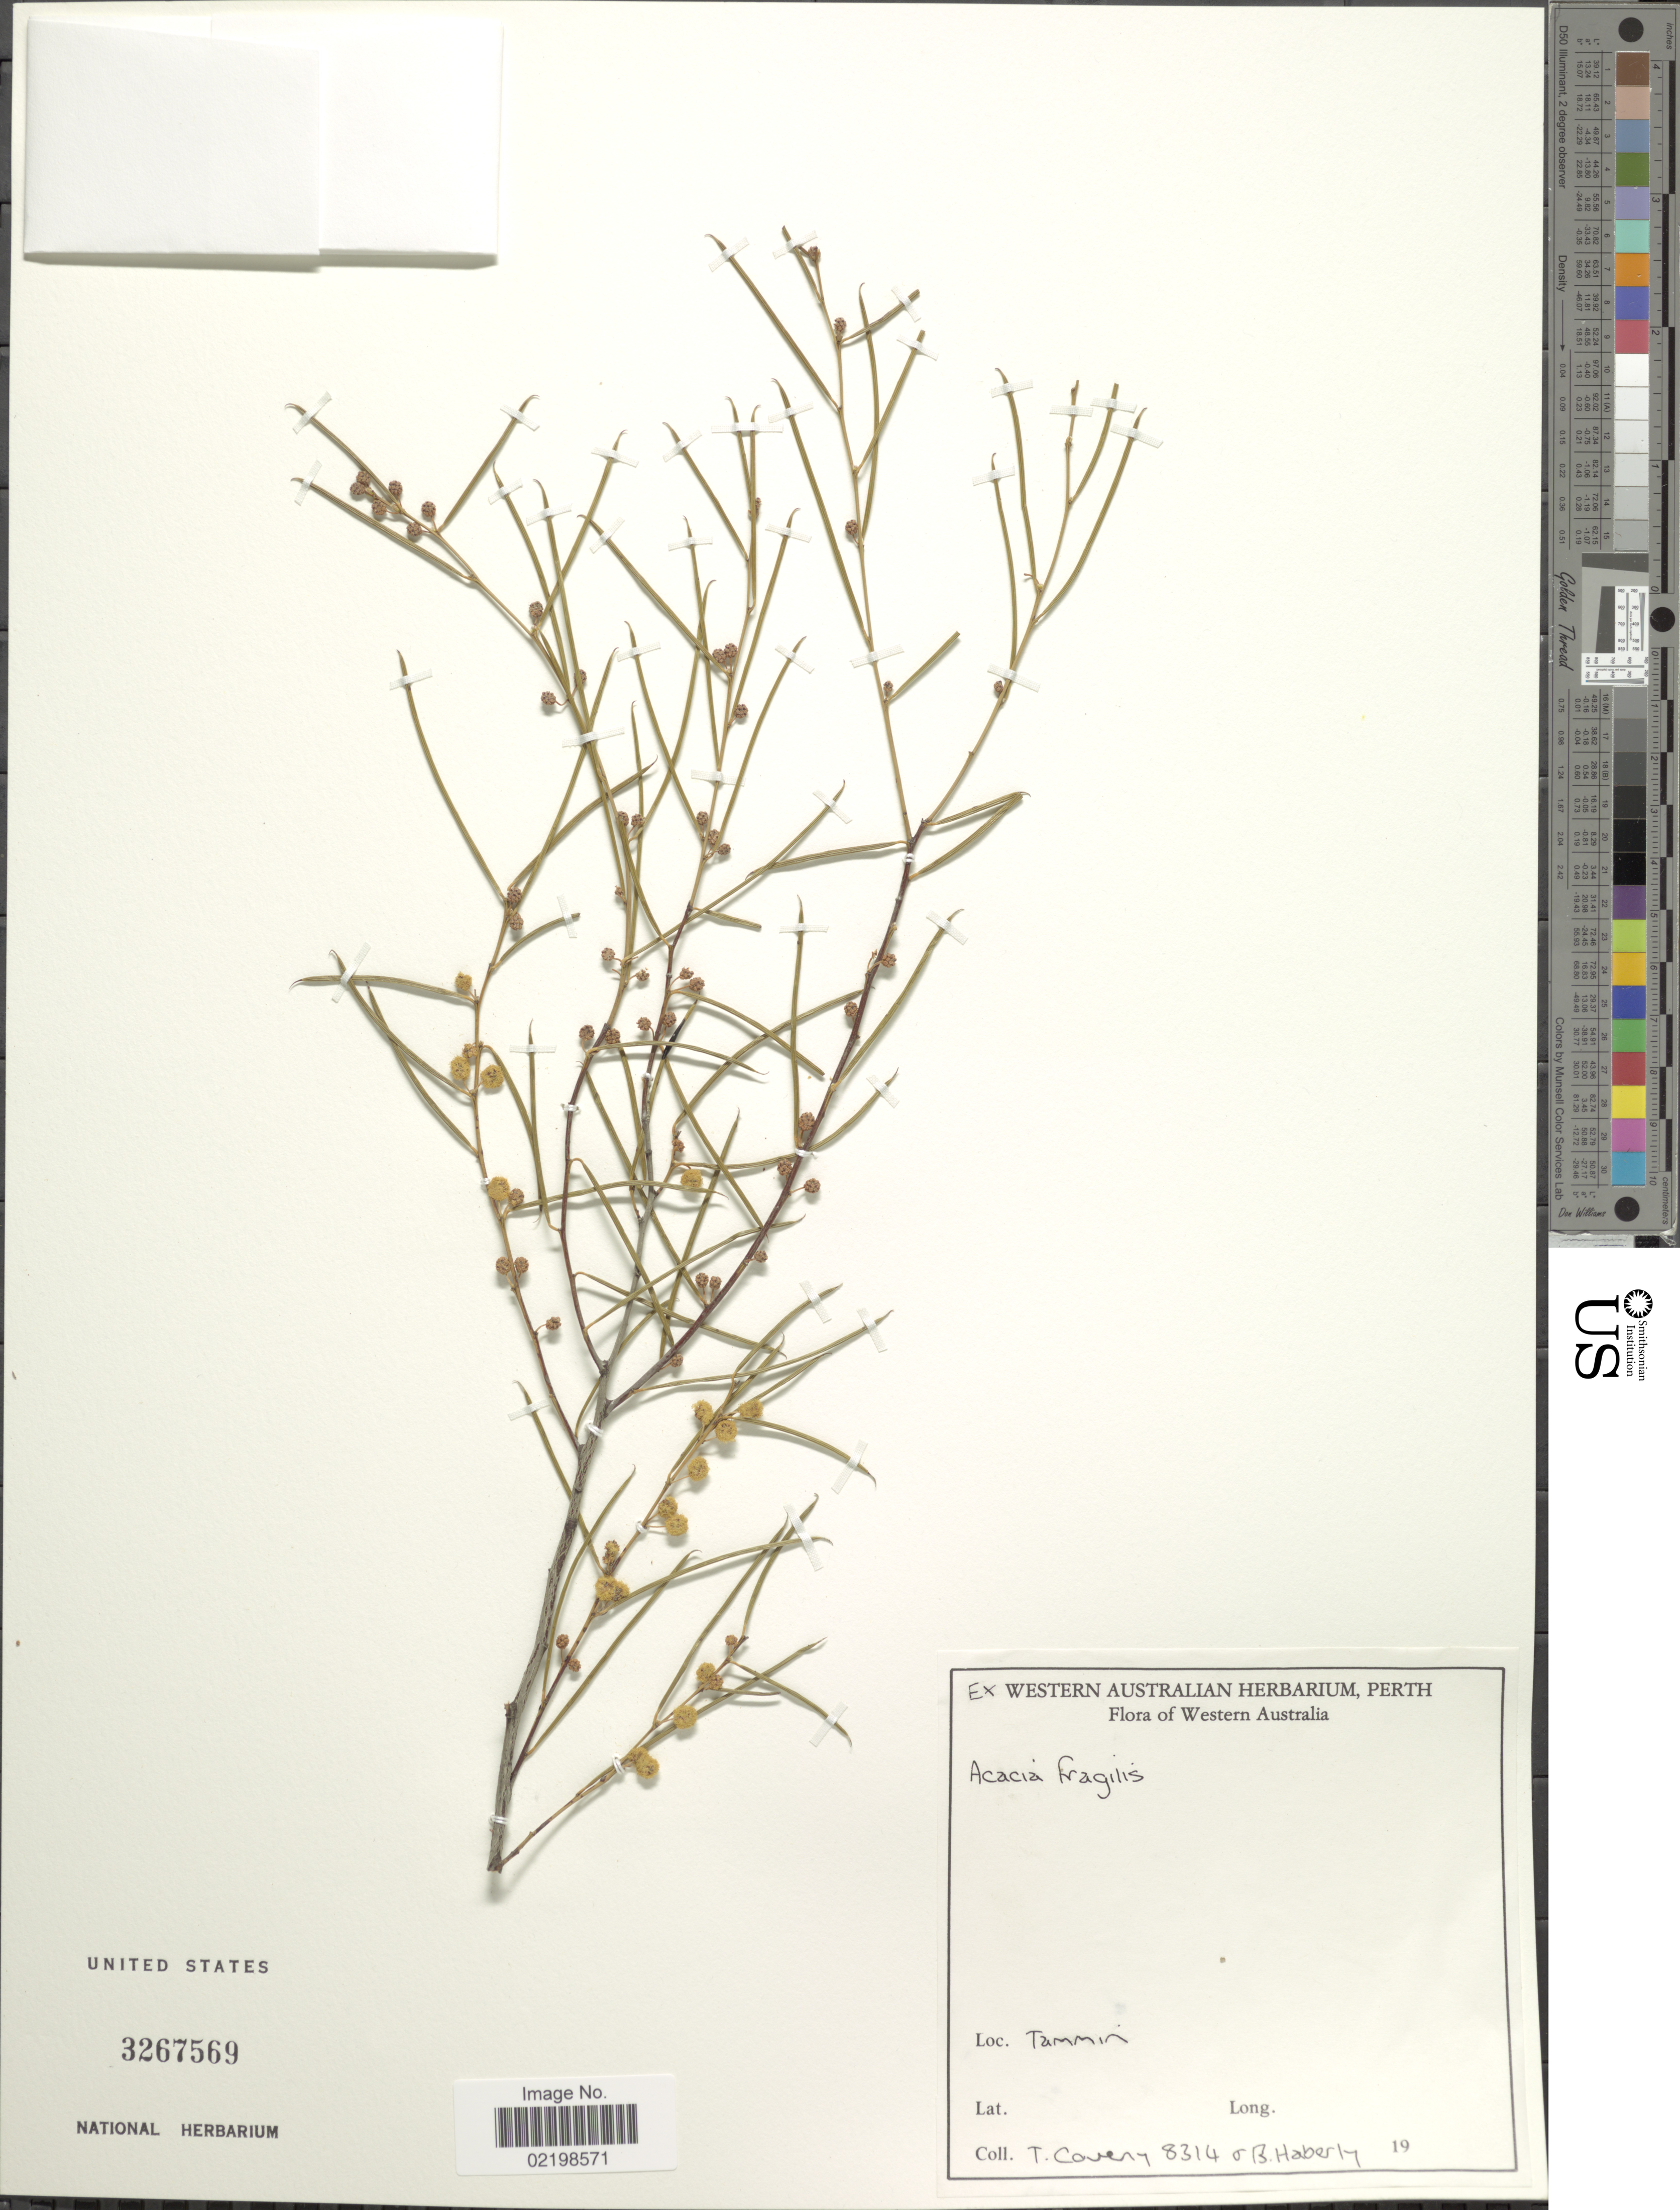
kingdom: Plantae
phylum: Tracheophyta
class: Magnoliopsida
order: Fabales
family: Fabaceae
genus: Acacia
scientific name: Acacia fragilis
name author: Maiden & Blakely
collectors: T. Coveny & B. Haberly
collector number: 8314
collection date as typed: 19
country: Australia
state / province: Western Australia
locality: Western Australia, Tammin.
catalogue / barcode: US 3267569